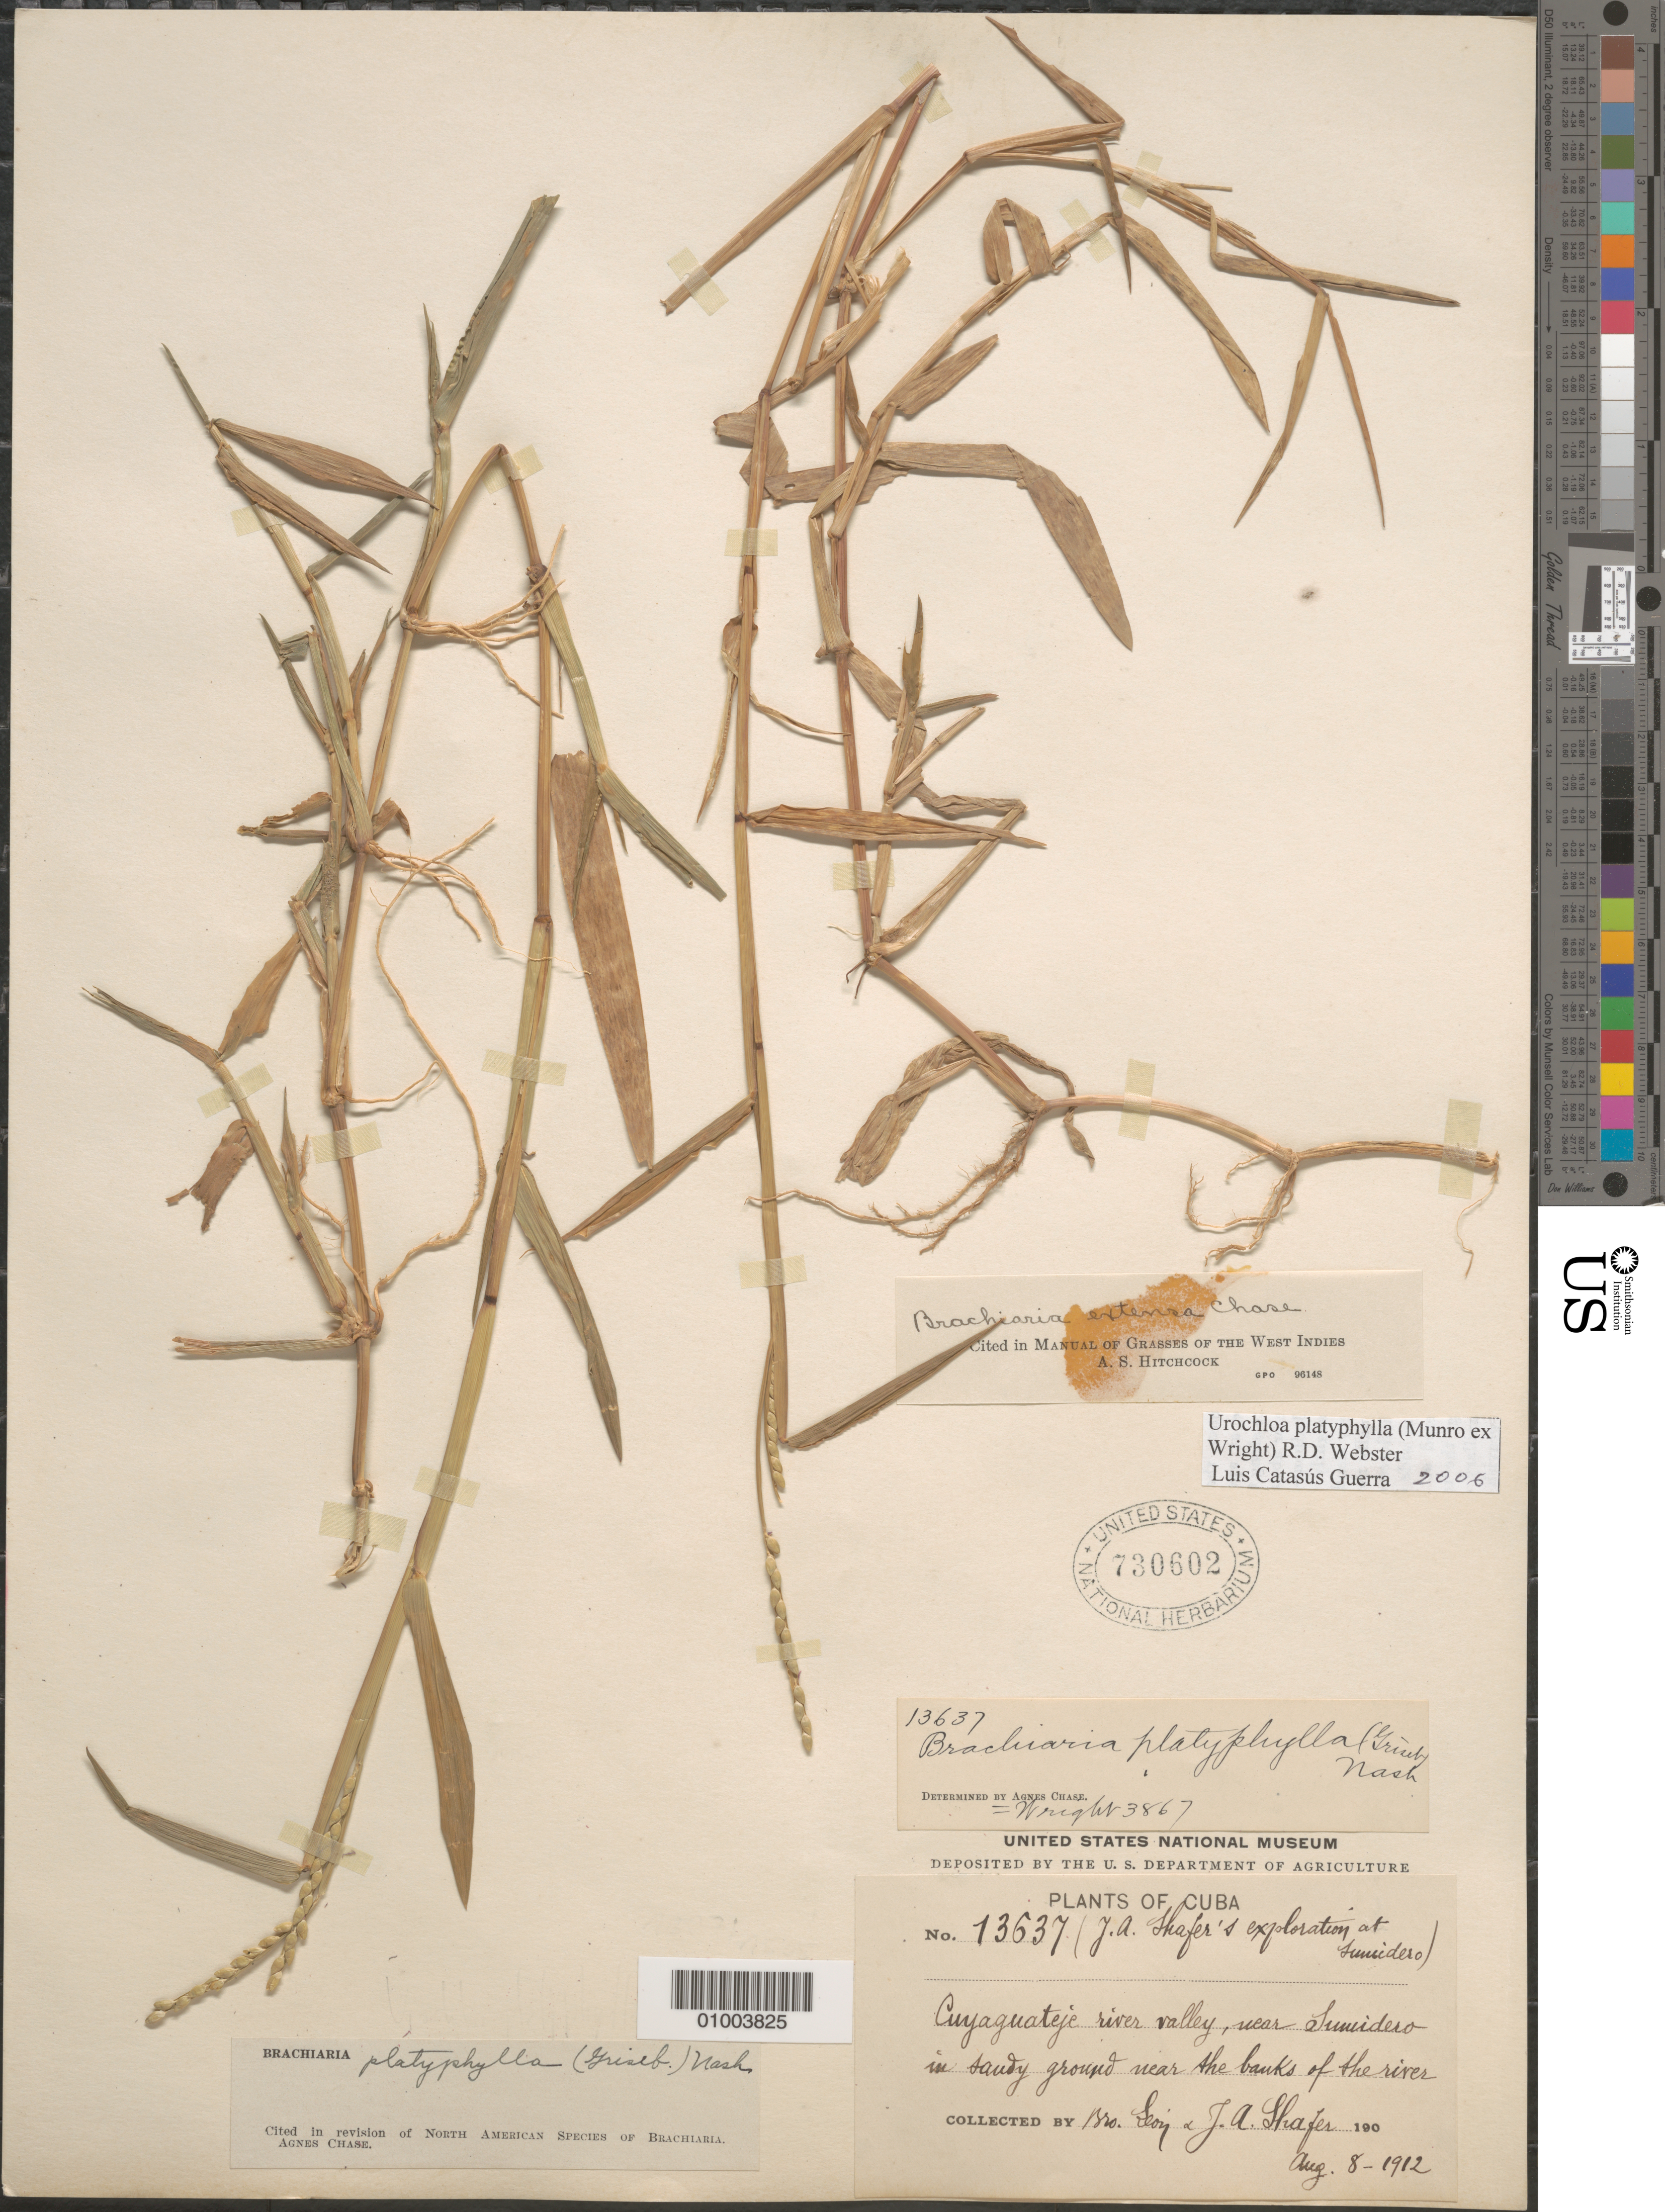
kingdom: Plantae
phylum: Tracheophyta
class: Liliopsida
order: Poales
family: Poaceae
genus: Urochloa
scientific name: Urochloa platyphylla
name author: (Munro ex C. Wright) R.D. Webster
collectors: J. A. Shafer & Bro. León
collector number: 13637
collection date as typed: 08 Aug 1912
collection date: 1912-08-08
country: Cuba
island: Cuba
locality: Cuyaguateje river valley, near Sumidero in sandy ground near the banks of the river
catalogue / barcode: US 730602